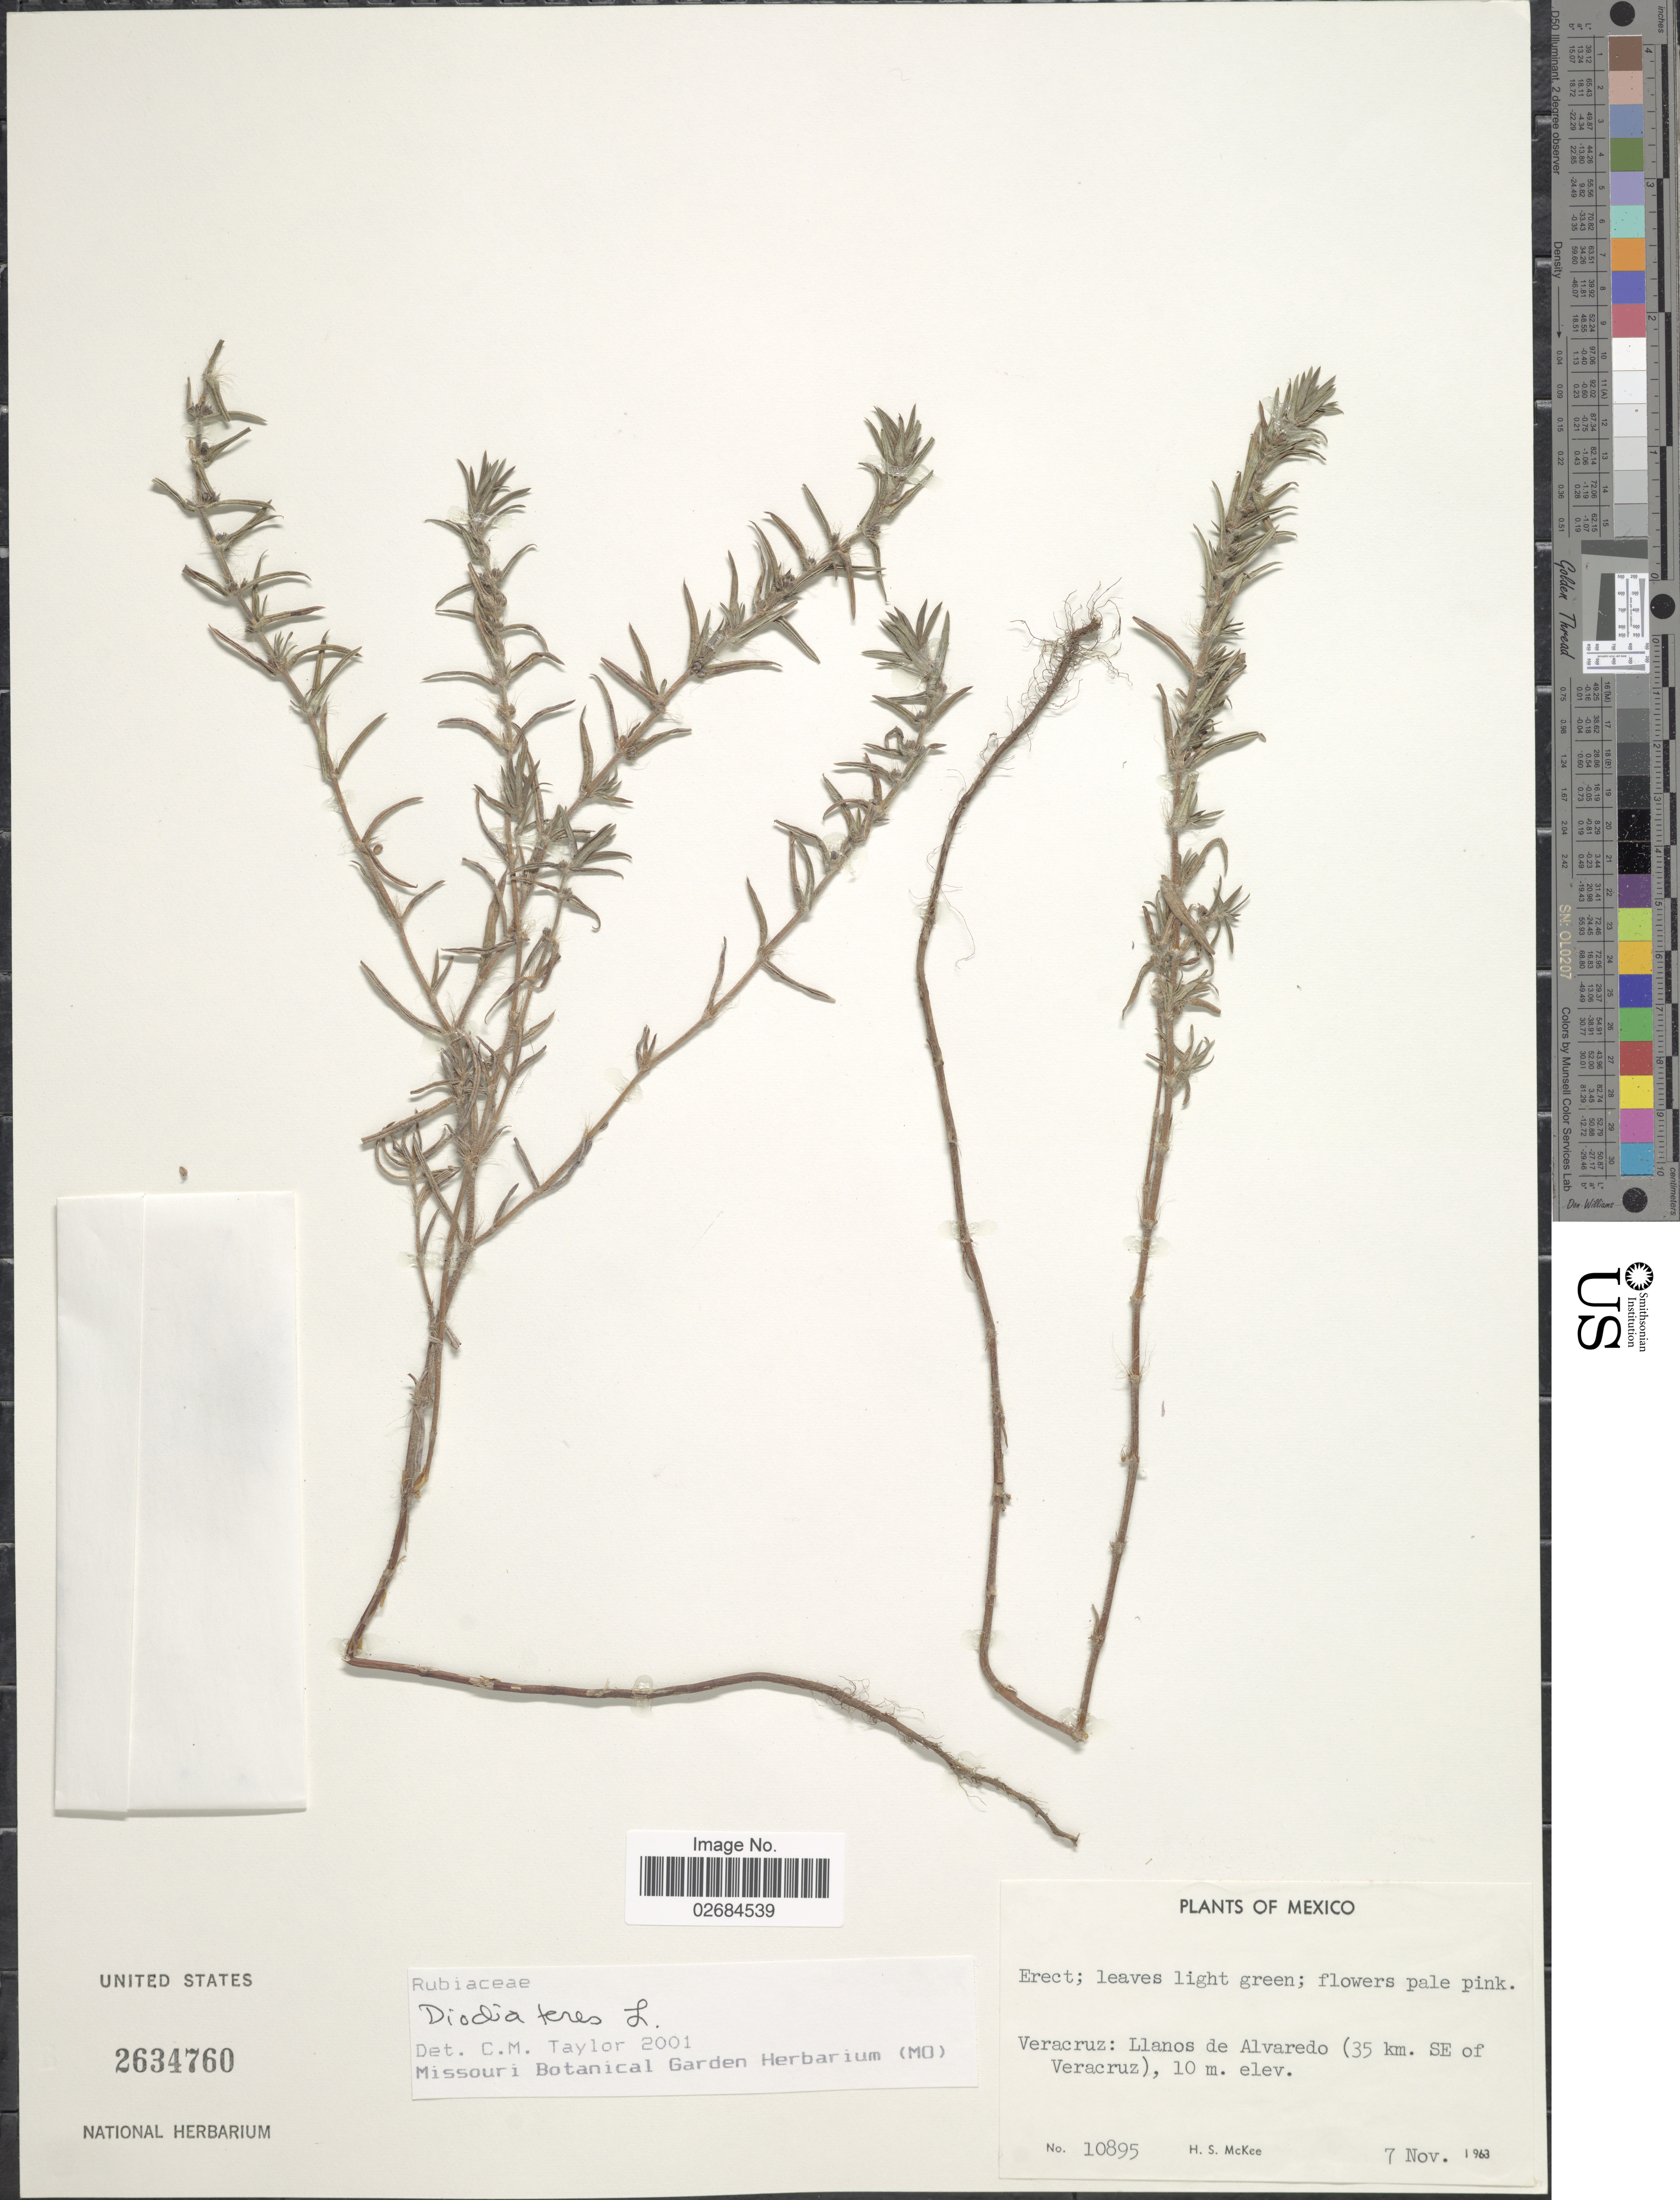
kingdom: Plantae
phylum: Tracheophyta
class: Magnoliopsida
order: Gentianales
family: Rubiaceae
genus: Diodia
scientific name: Diodia teres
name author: Walter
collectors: H. S. McKee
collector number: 10895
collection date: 1963-11-07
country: Mexico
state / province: Veracruz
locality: Veracruz: Llanos de Alvaredo (35 km. SE of Veracruz)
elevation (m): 10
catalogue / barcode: US 2634760